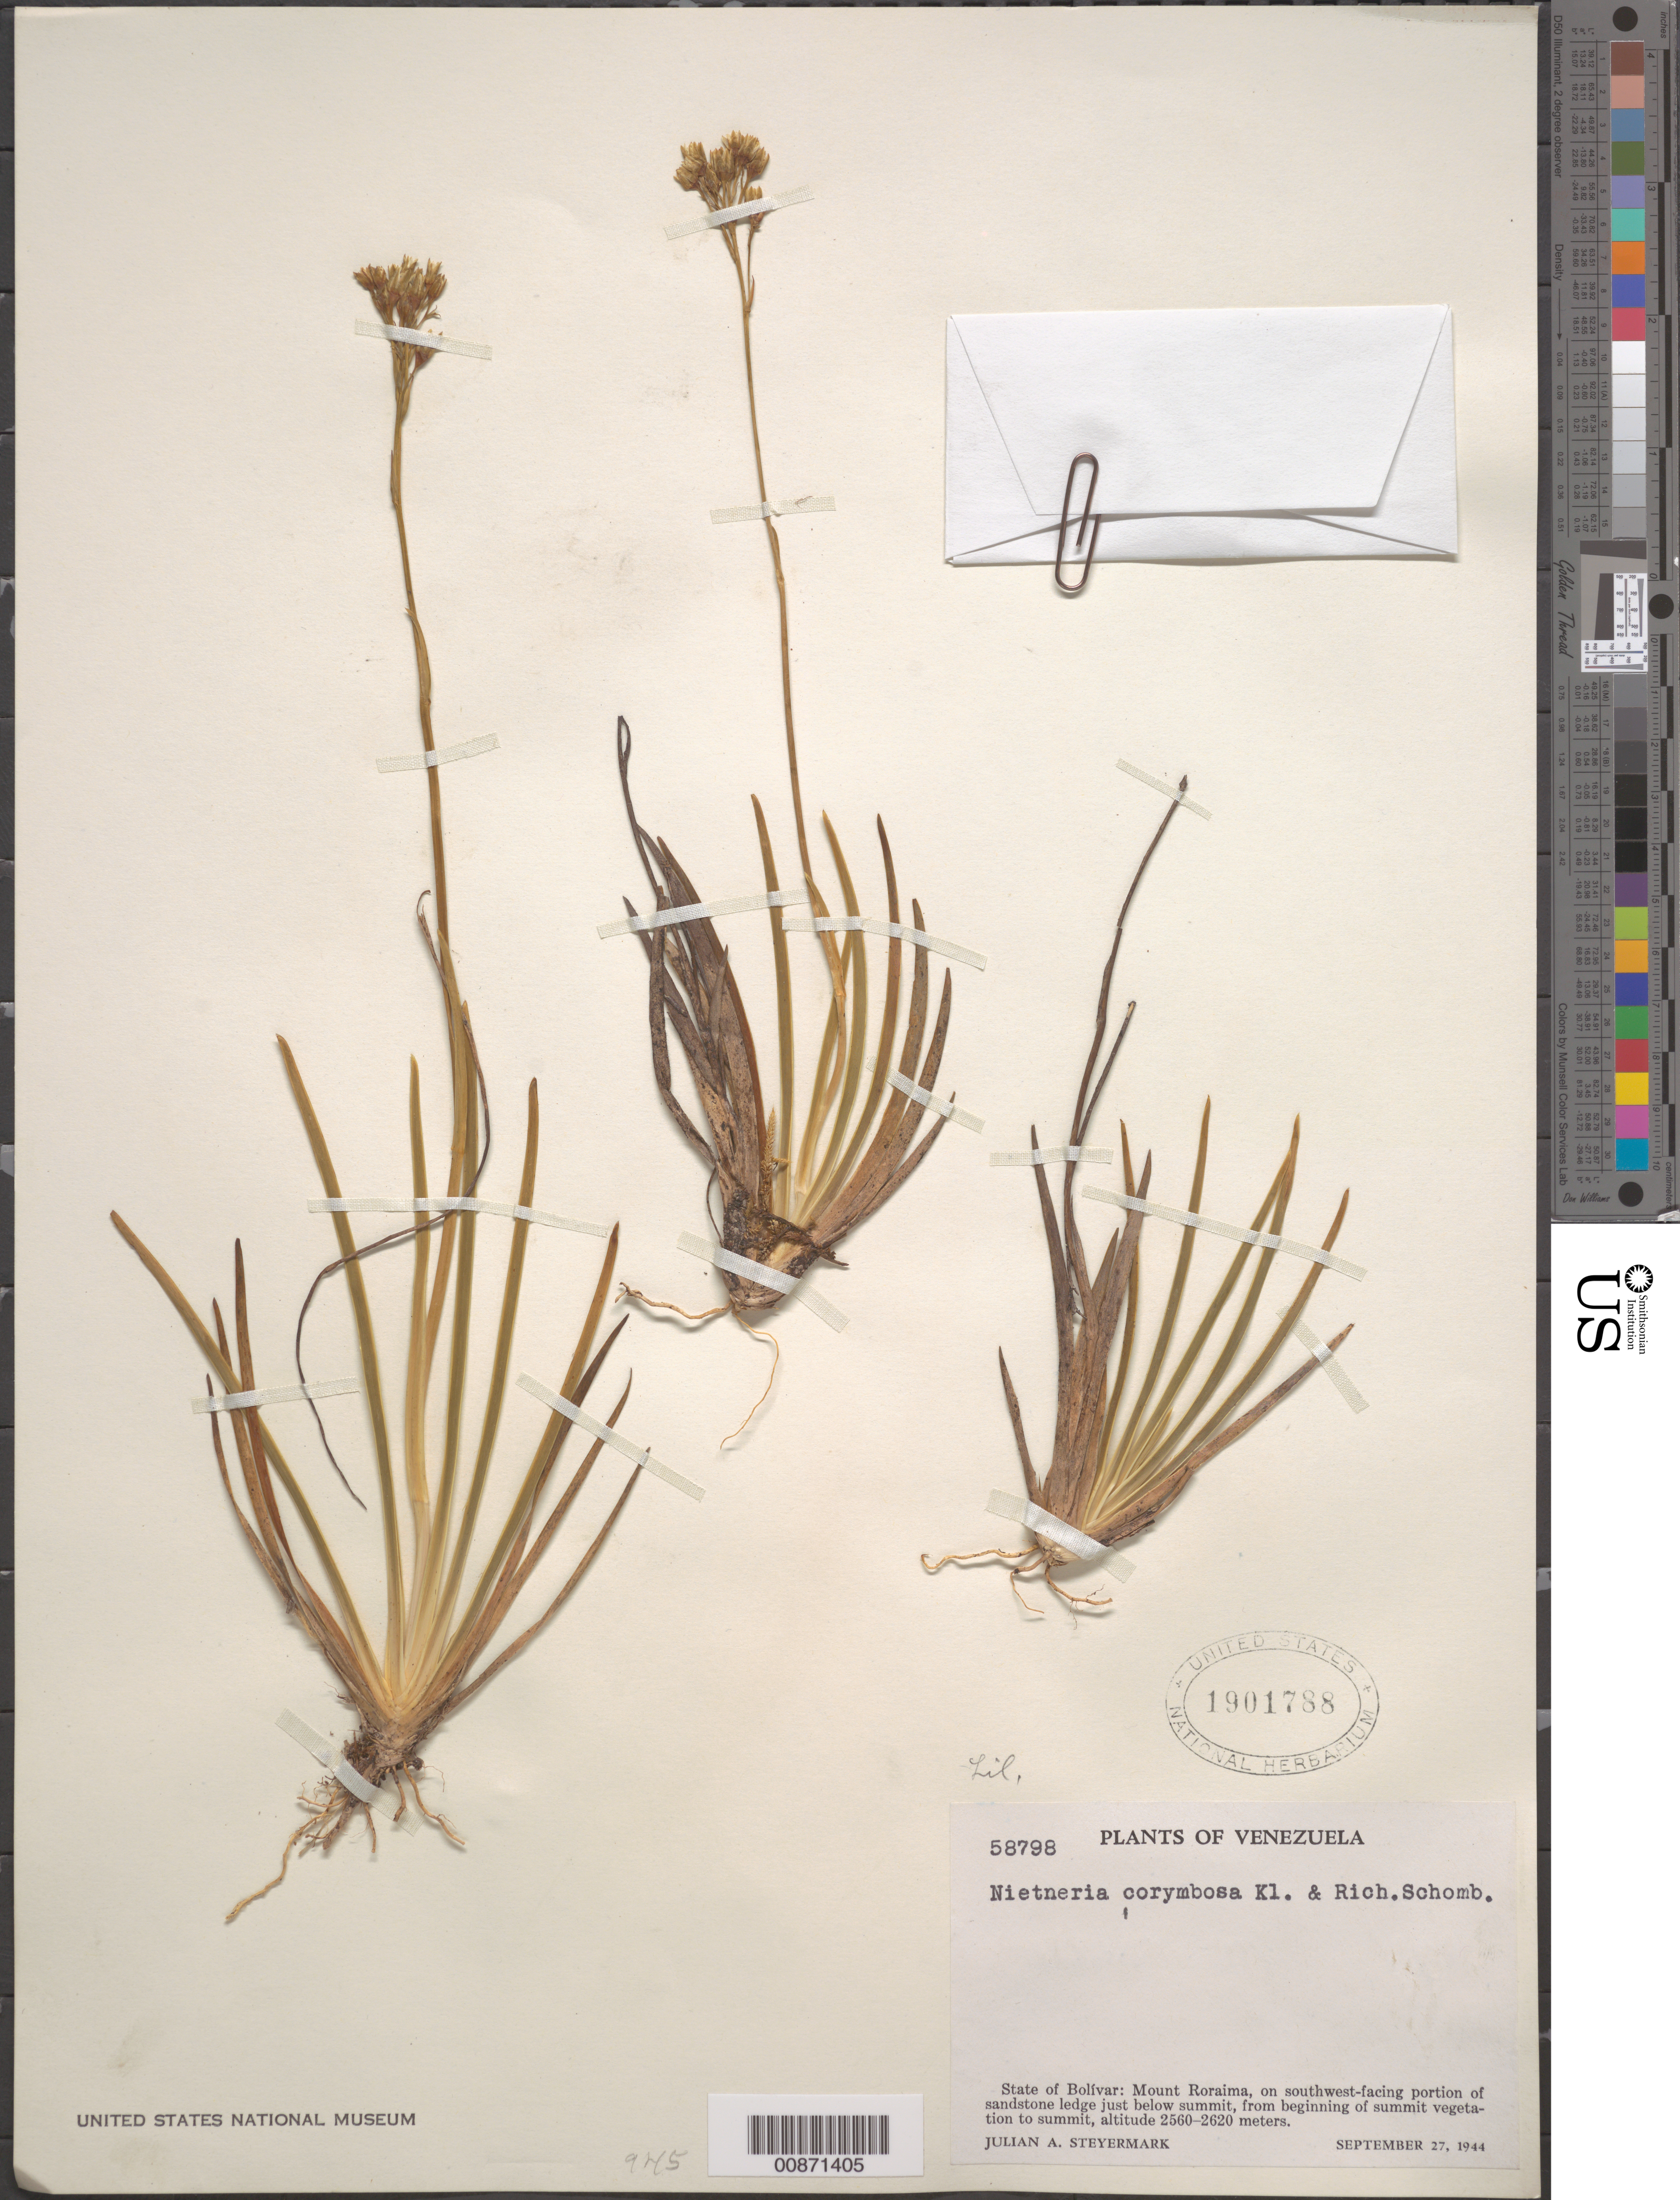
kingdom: Plantae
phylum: Tracheophyta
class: Liliopsida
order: Dioscoreales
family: Nartheciaceae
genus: Nietneria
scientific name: Nietneria corymbosa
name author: Klotzsch & M.R. Schomb. ex B.D. Jacks.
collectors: J. Steyermark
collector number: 58798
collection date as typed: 27-Sep-44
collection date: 1944-09-27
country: Venezuela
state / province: Bolívar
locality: Mt. Roraima, just below summit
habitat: SW facing sandstone ledge, from beginning of summit vegetación to summit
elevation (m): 2560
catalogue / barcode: US 1901788